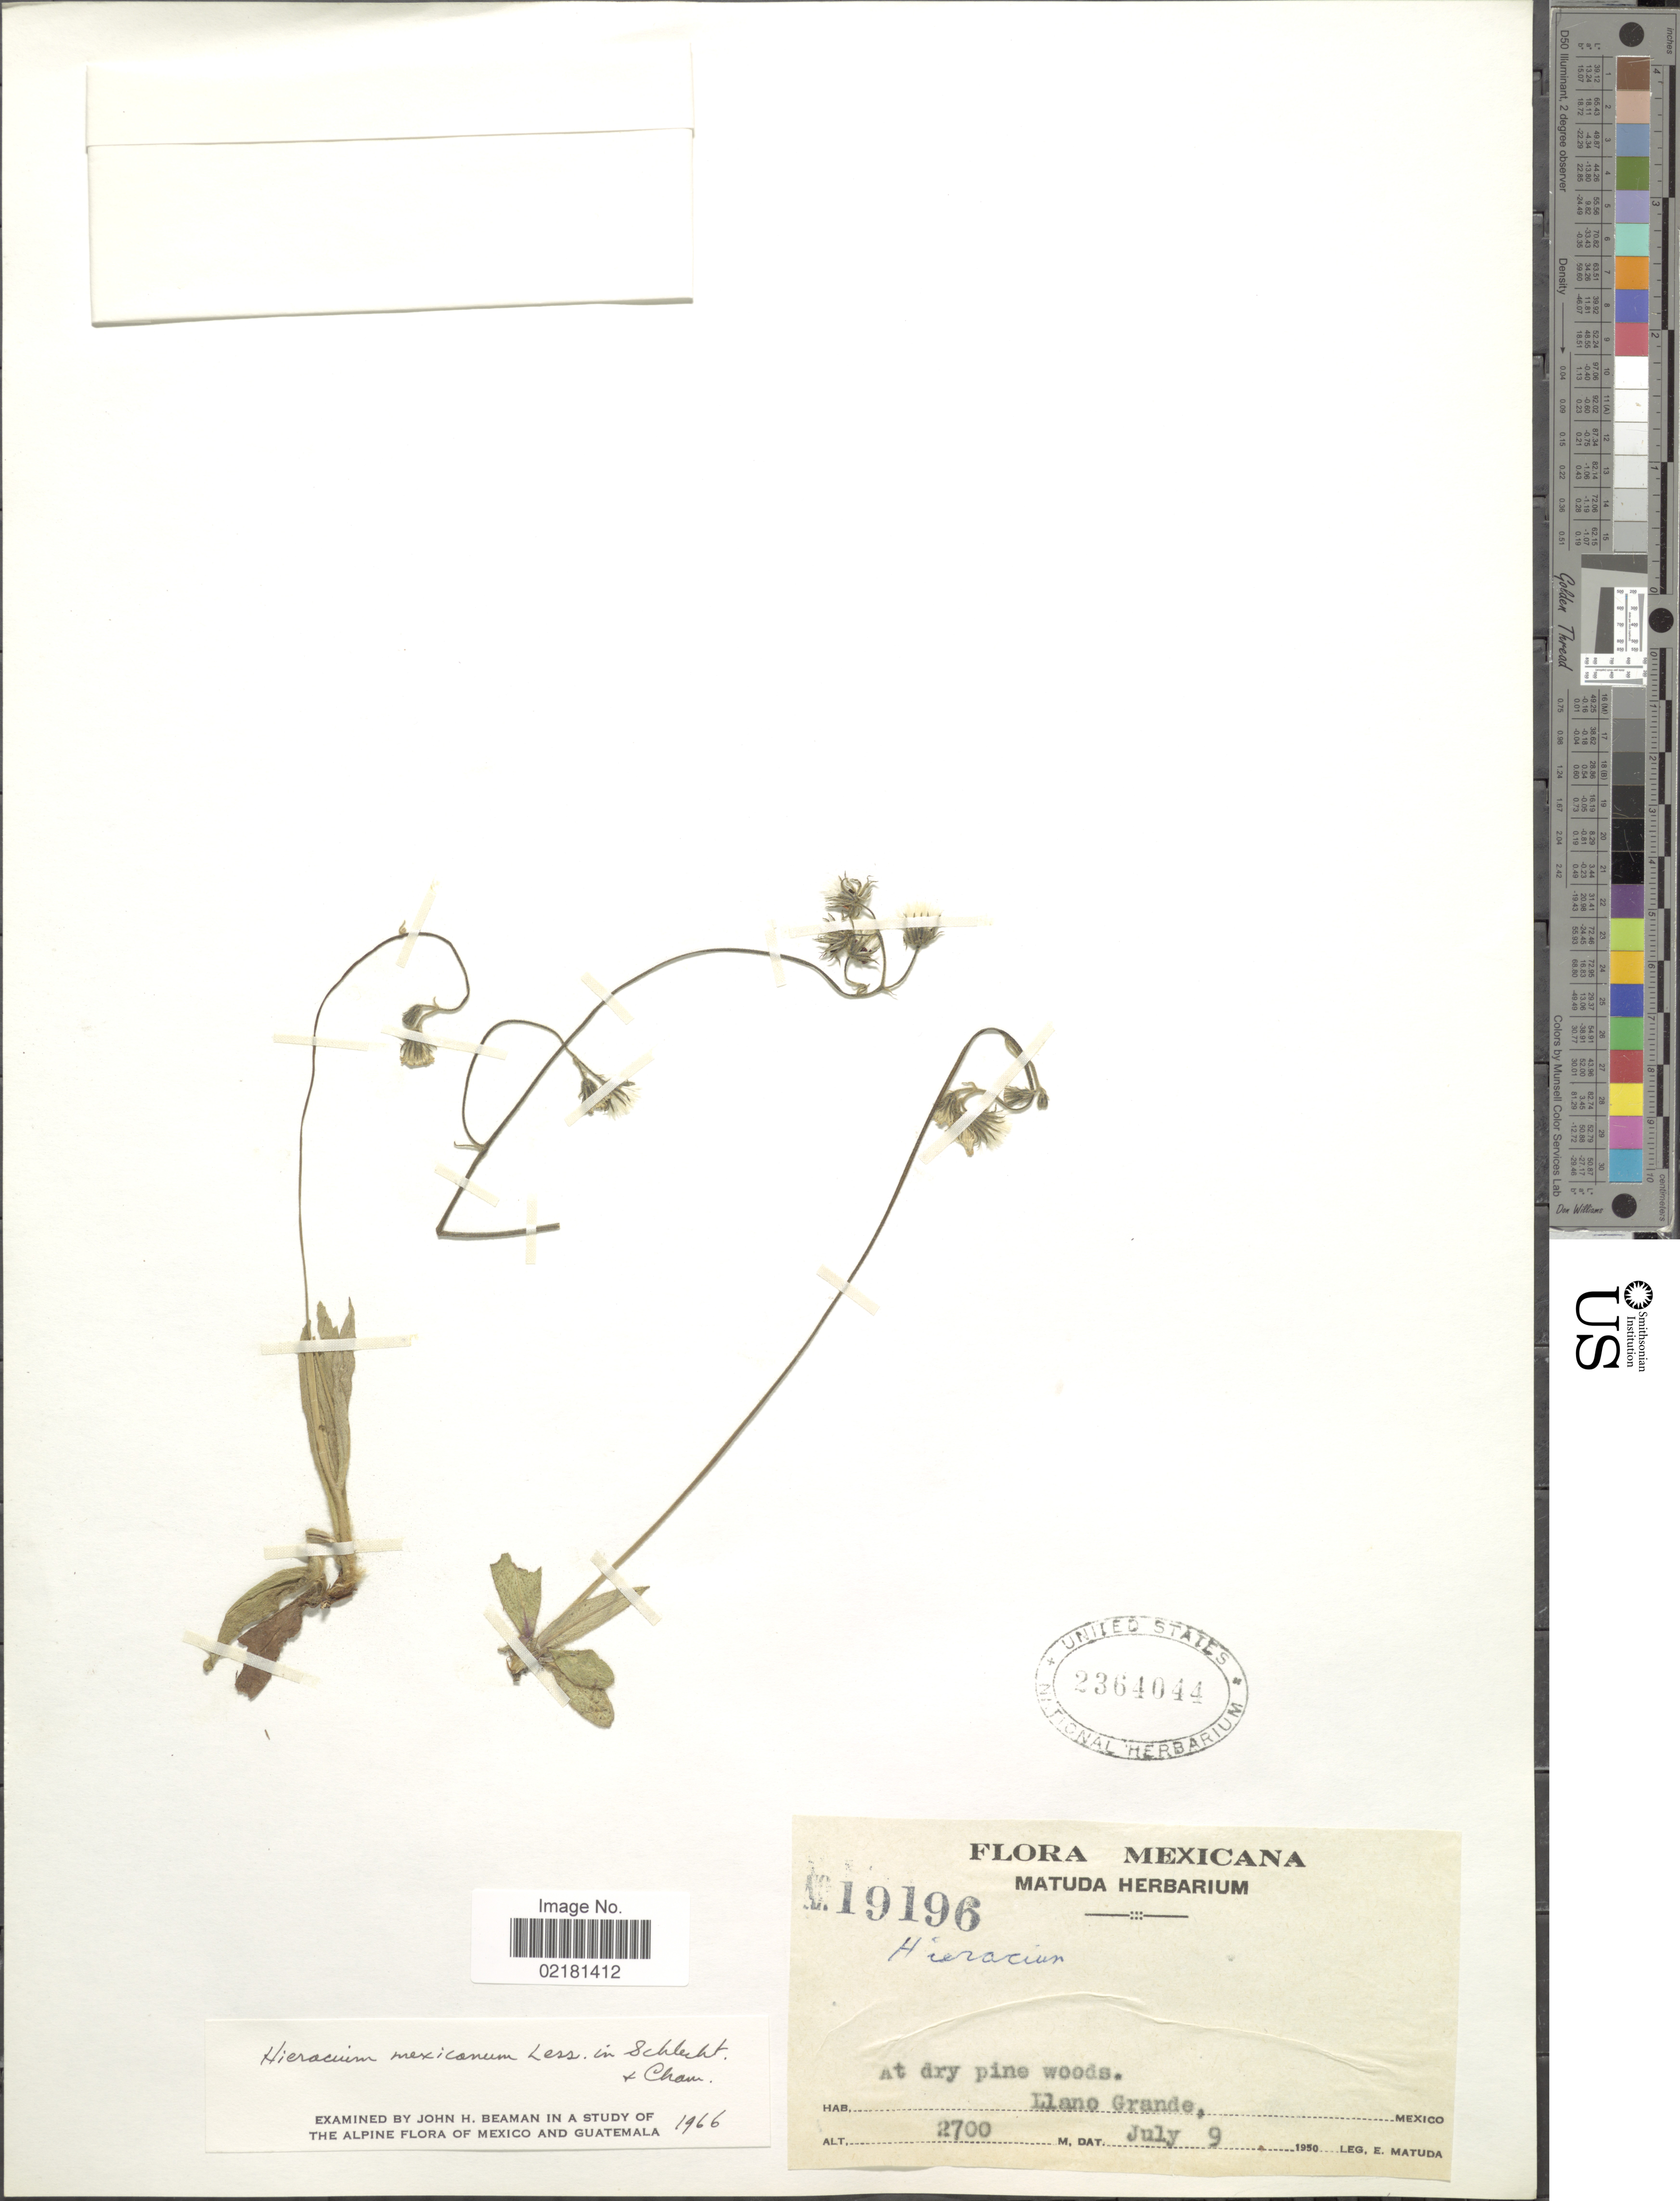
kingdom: Plantae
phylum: Tracheophyta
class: Magnoliopsida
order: Asterales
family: Asteraceae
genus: Hieracium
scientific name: Hieracium mexicanum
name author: Less.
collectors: E. Matuda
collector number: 19196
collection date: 1950-07-09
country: Mexico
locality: Llano Grande.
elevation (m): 2700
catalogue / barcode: US 2364044